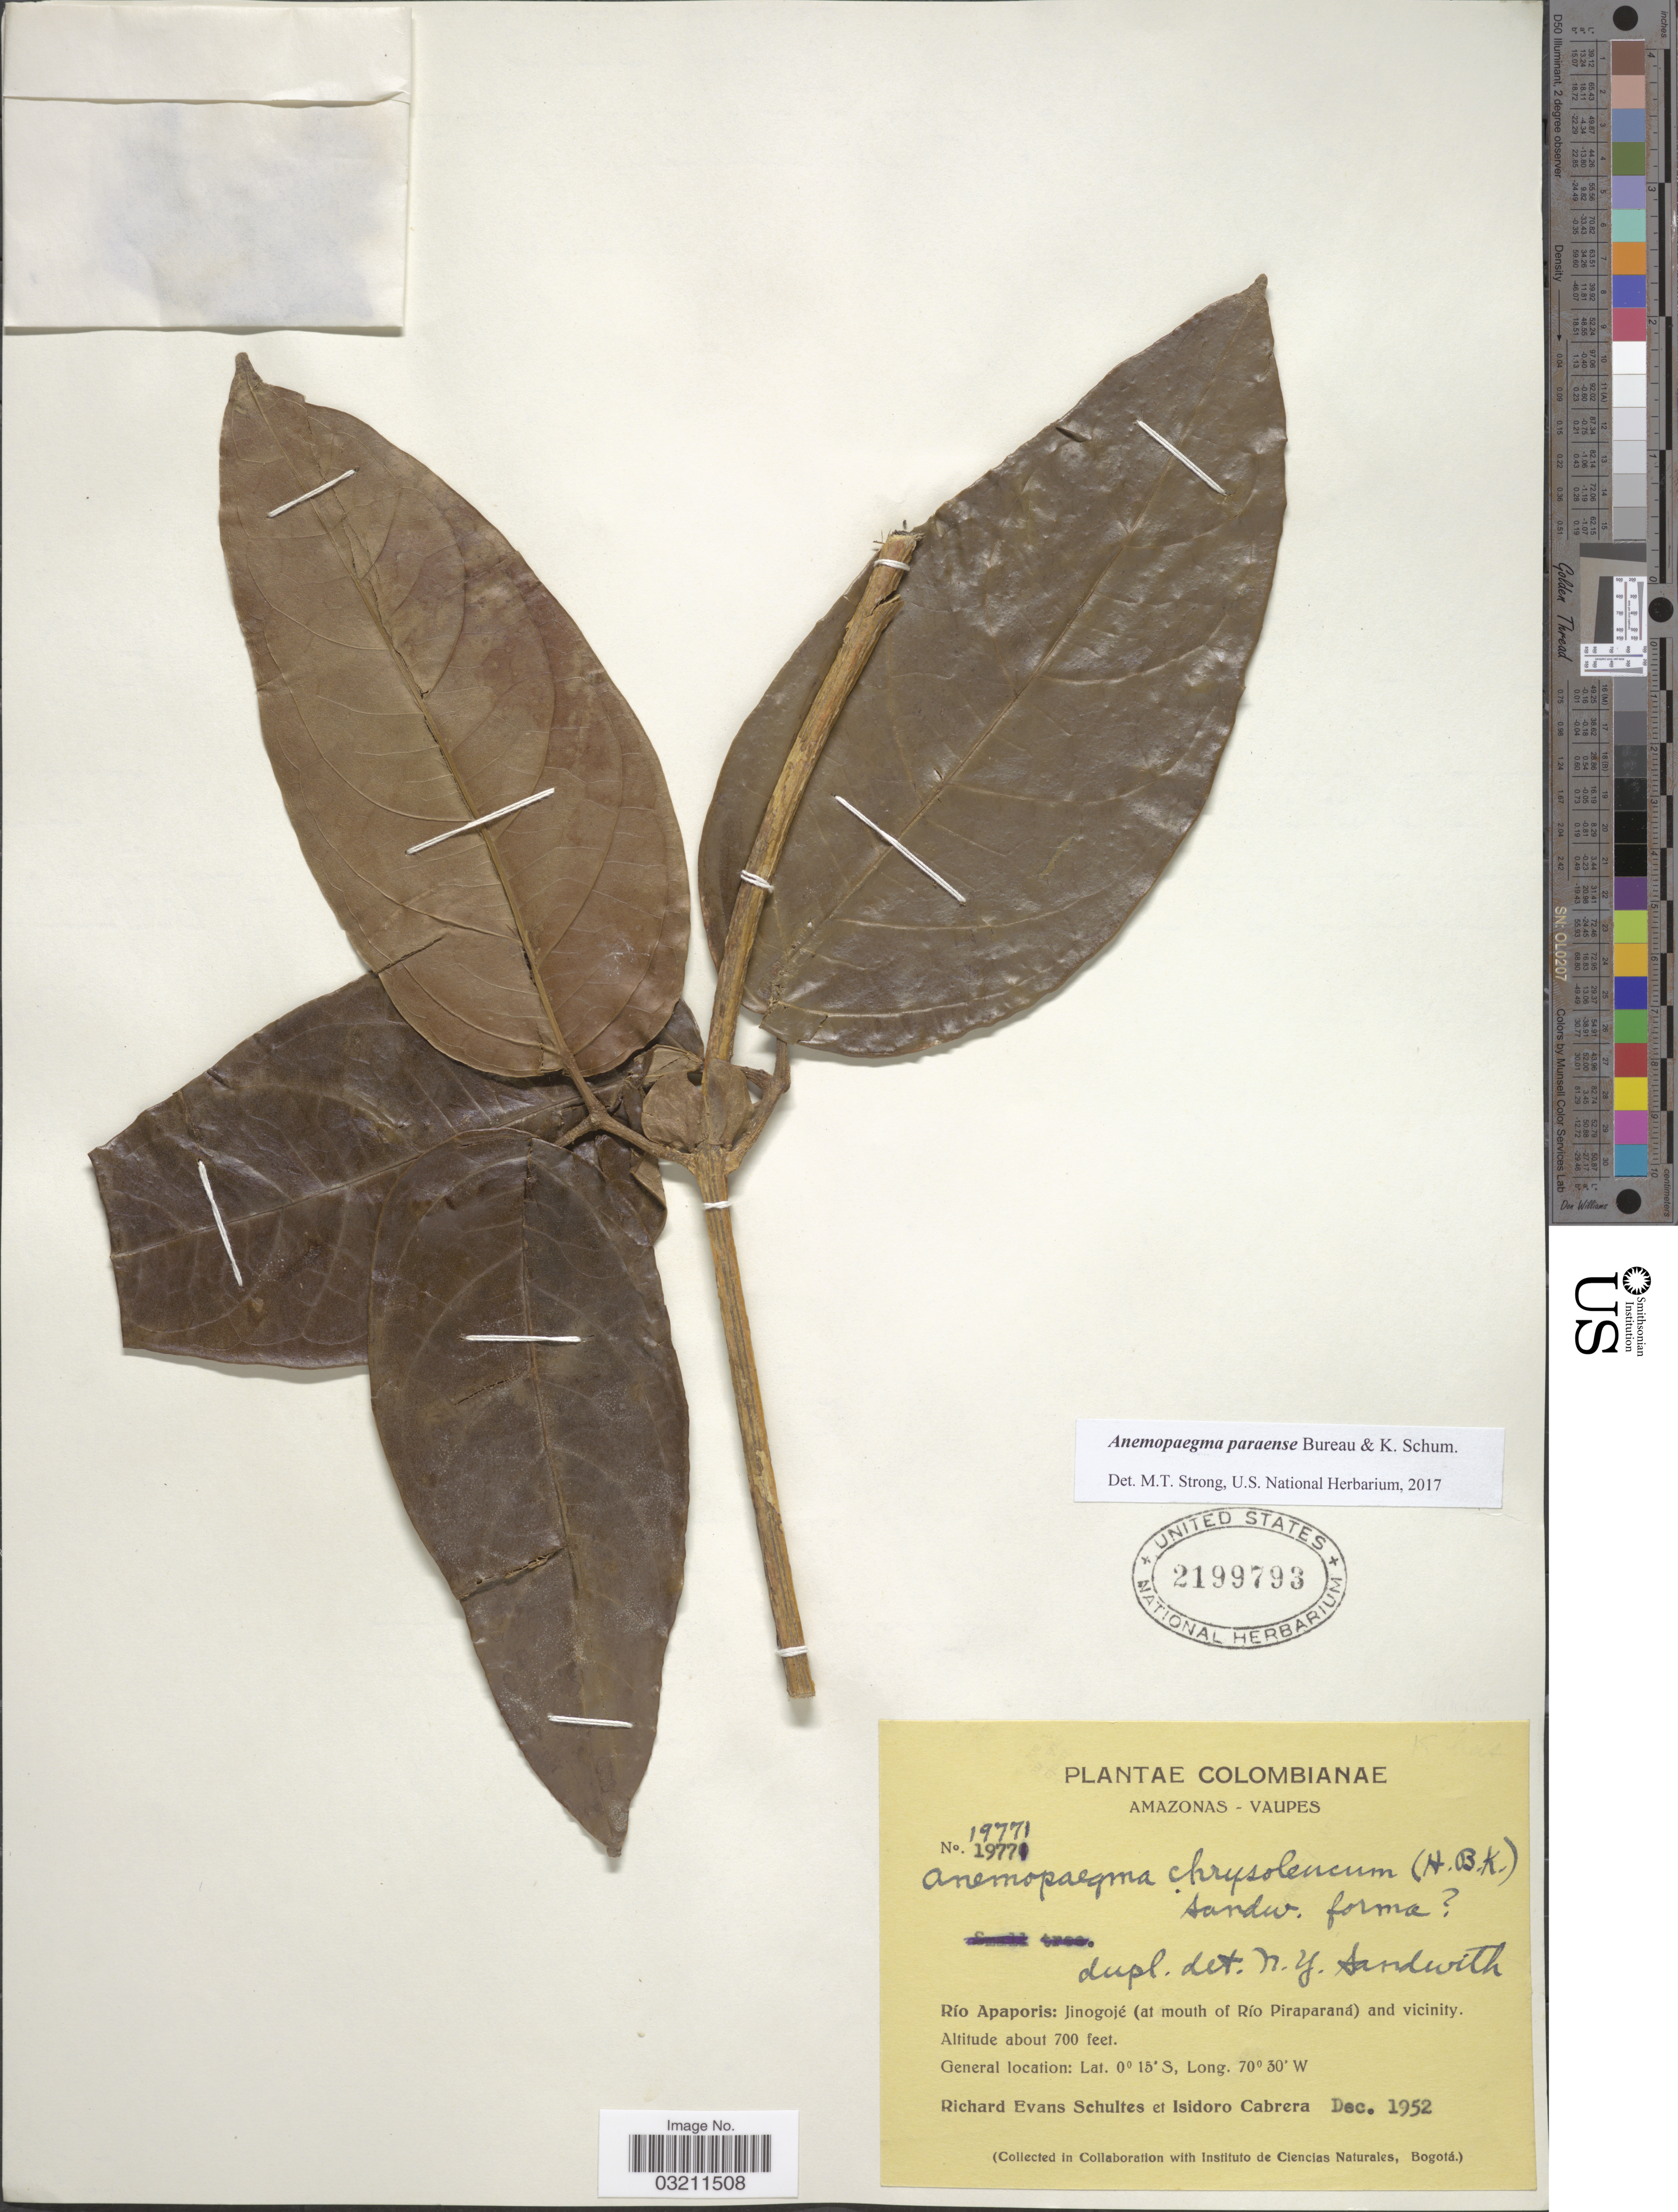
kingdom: Plantae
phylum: Tracheophyta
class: Magnoliopsida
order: Lamiales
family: Bignoniaceae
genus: Anemopaegma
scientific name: Anemopaegma paraense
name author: Bureau & K. Schum.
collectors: R. E. Schultes & I. Cabrera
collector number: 19771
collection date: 1952-12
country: Colombia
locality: Amazonas - Vaupes. Río Apaporis: Jinogojé (at mouth of Río Piraparaná) and vicinity.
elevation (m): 213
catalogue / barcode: US 2199793